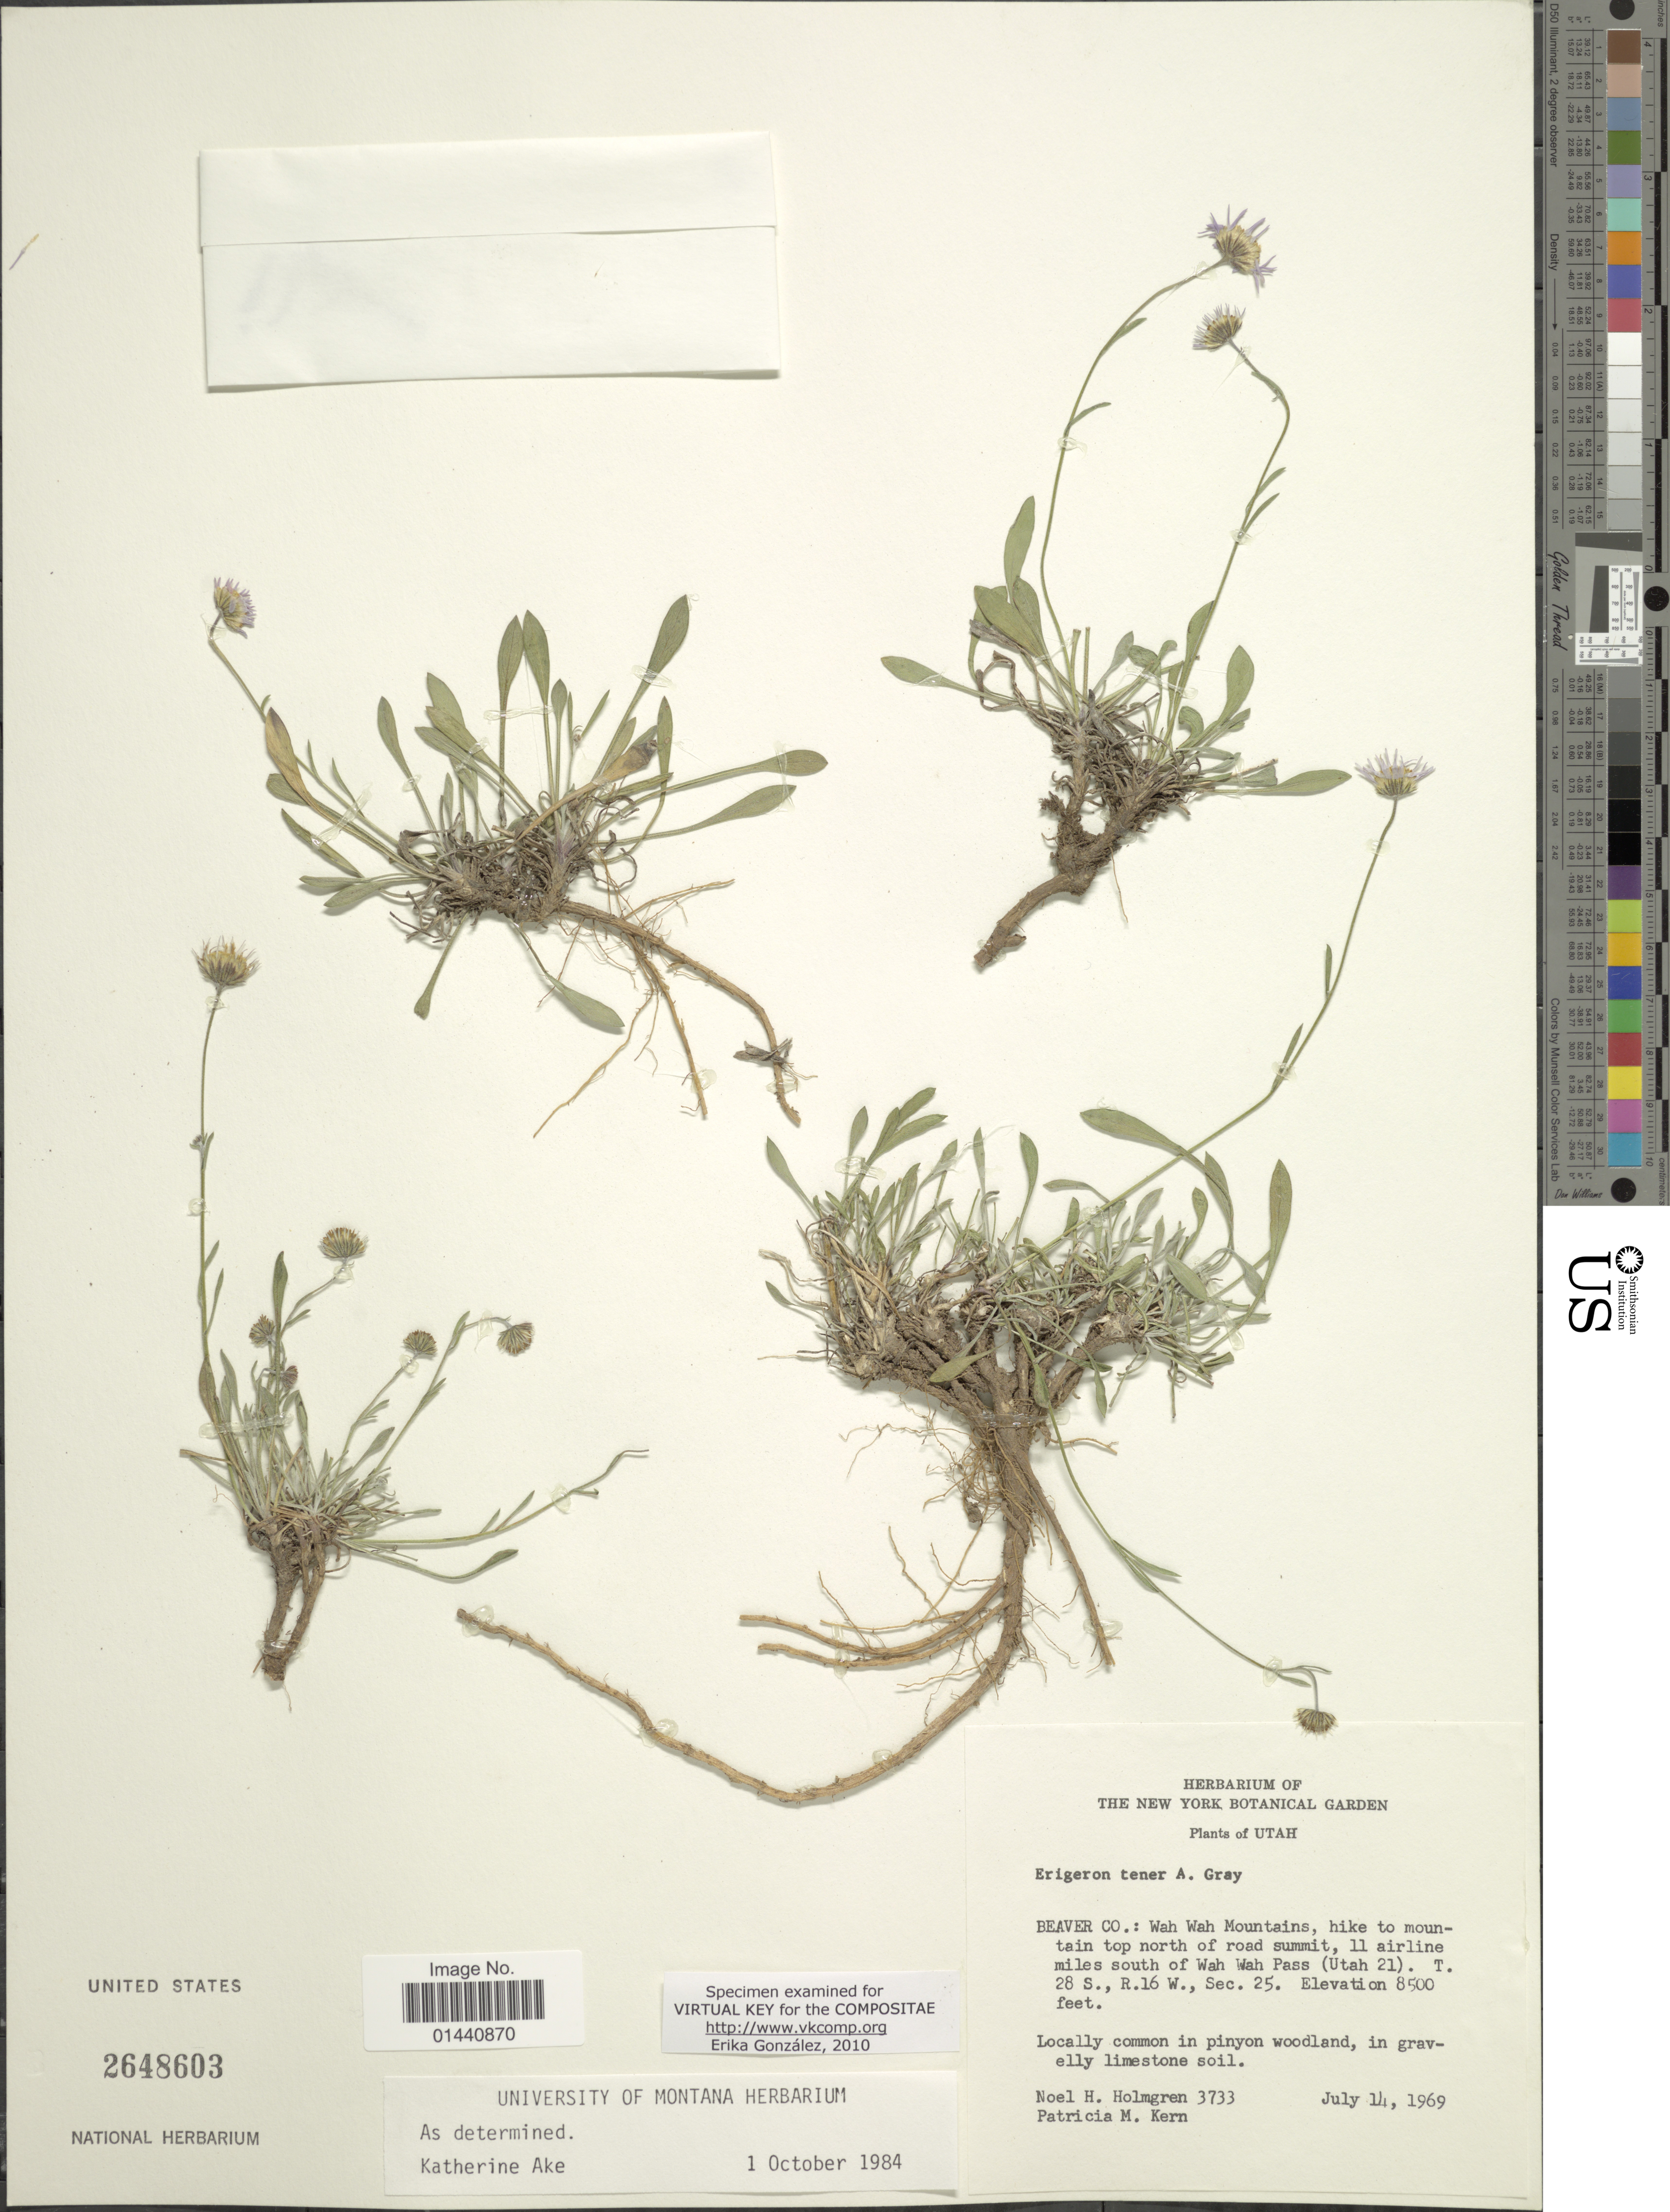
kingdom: Plantae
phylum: Tracheophyta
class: Magnoliopsida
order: Asterales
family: Asteraceae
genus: Erigeron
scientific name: Erigeron tener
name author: A. Gray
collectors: N. H. Holmgren & P. M. Kern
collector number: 3733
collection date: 1969-07-14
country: United States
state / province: Utah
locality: Beaver Co.: Wah Wah Mountains, hike to mountain top north of road summit, 11 airline miles south of Wah Wah Pass (Utah 21). T. 28 S., R.16 W., Sec. 25.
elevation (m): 2591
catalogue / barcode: US 2648603